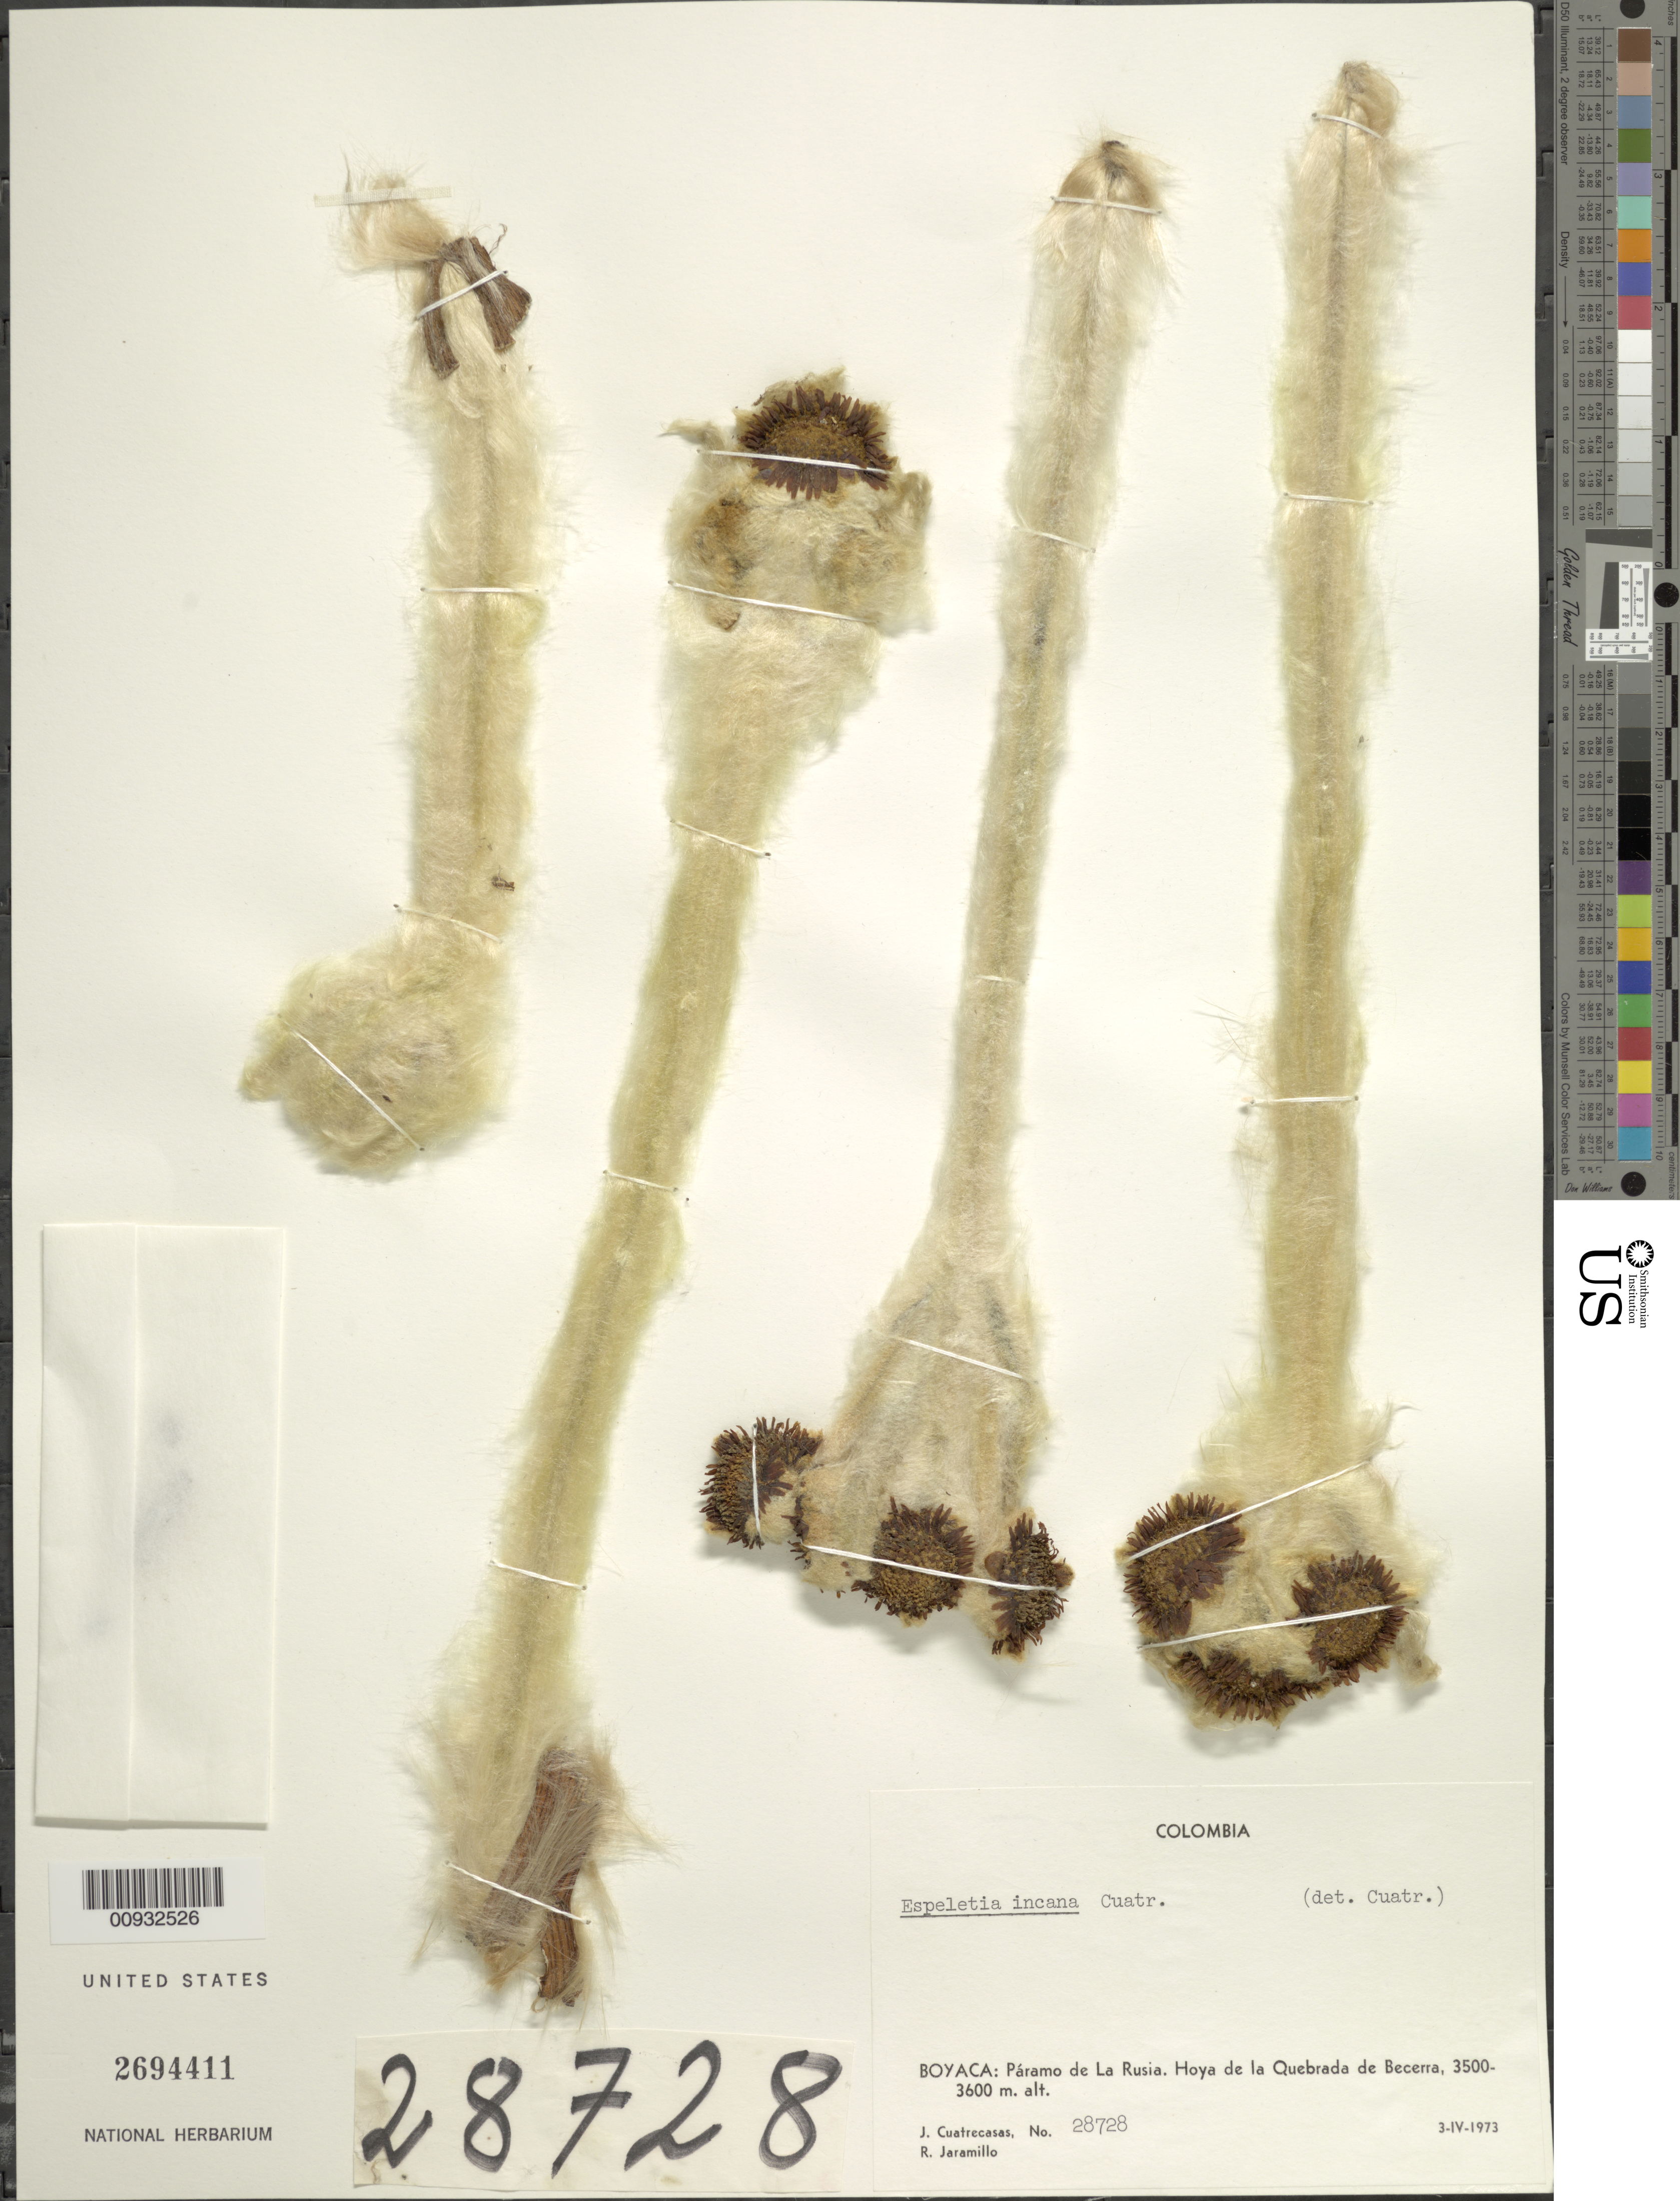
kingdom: Plantae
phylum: Tracheophyta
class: Magnoliopsida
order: Asterales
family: Asteraceae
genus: Espeletia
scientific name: Espeletia incana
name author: Cuatrec.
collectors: J. Cuatrecasas & R. Jaramillo M.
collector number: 28728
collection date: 1973-04-03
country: Colombia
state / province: Boyacá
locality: P. de la Rusia. Hoya de la Quebrada de Becerra.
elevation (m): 3500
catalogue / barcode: US 2694411